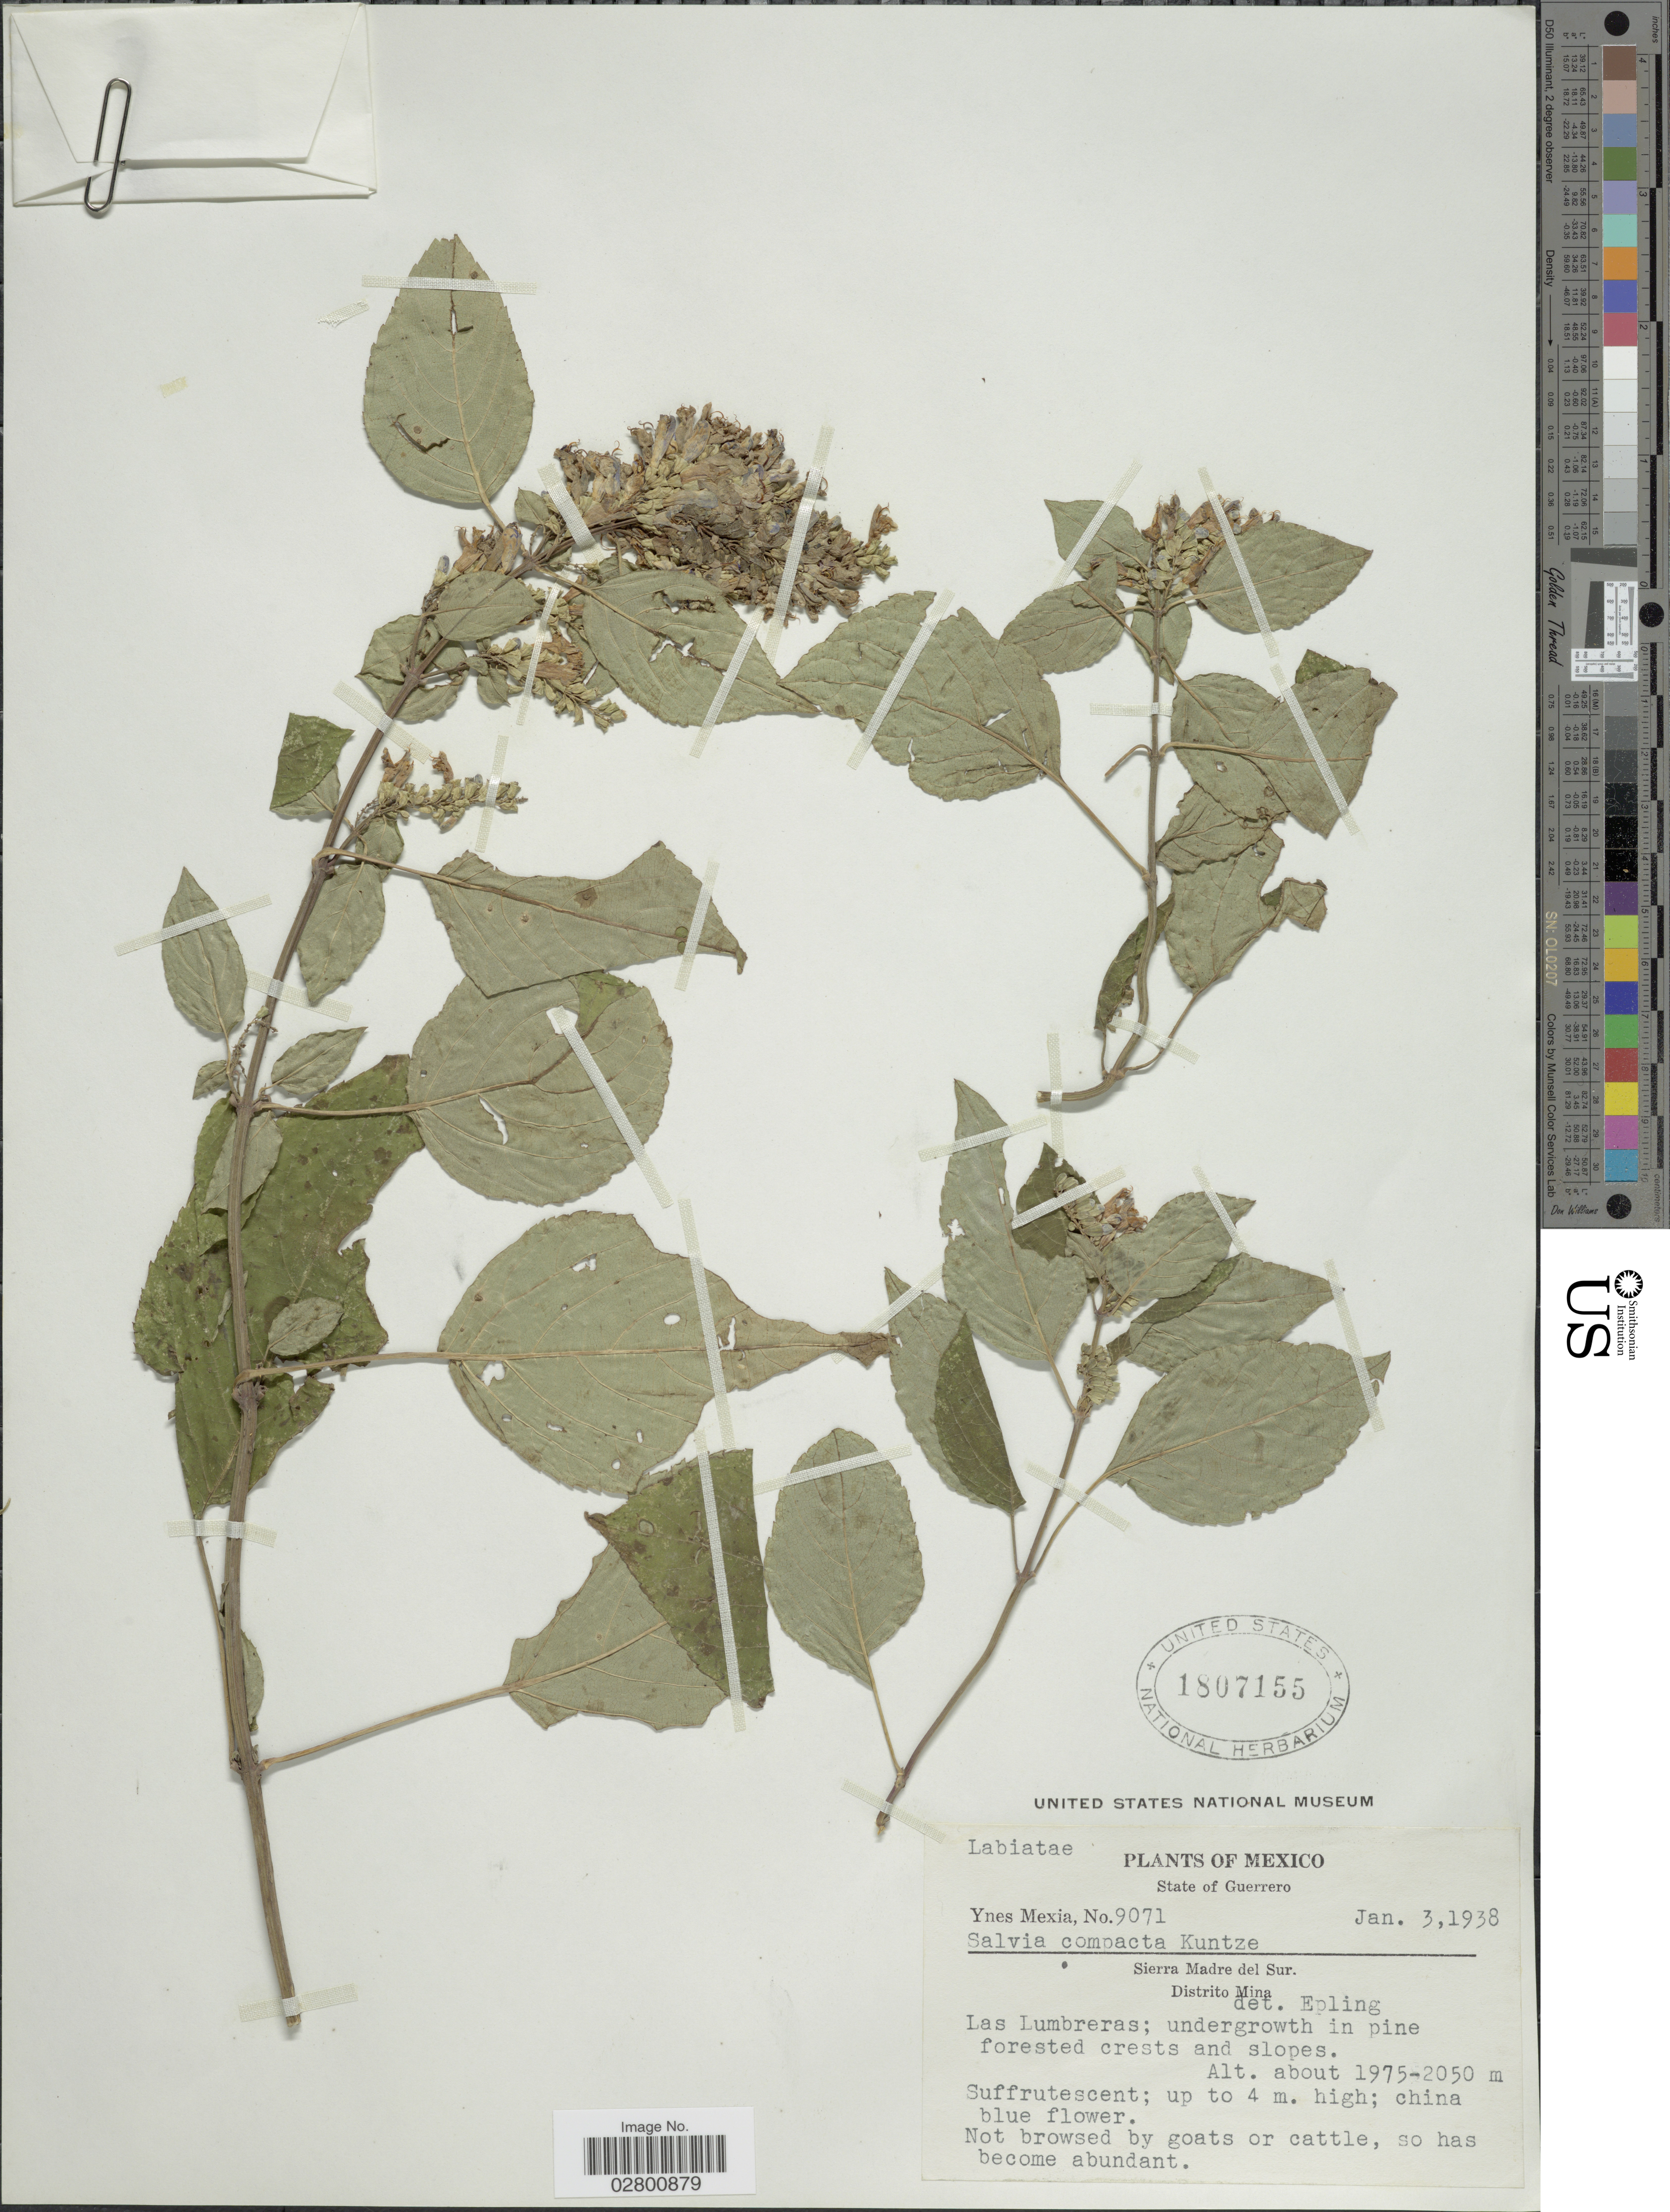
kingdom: Plantae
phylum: Tracheophyta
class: Magnoliopsida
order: Lamiales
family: Lamiaceae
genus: Salvia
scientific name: Salvia compacta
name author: Kuntze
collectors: Y. Mexia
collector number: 9071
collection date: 1938-01-03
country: Mexico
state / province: Guerrero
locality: Sierra Madre del Sur. Distrito Mina. Las Lumbreras.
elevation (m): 1975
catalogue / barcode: US 1807155